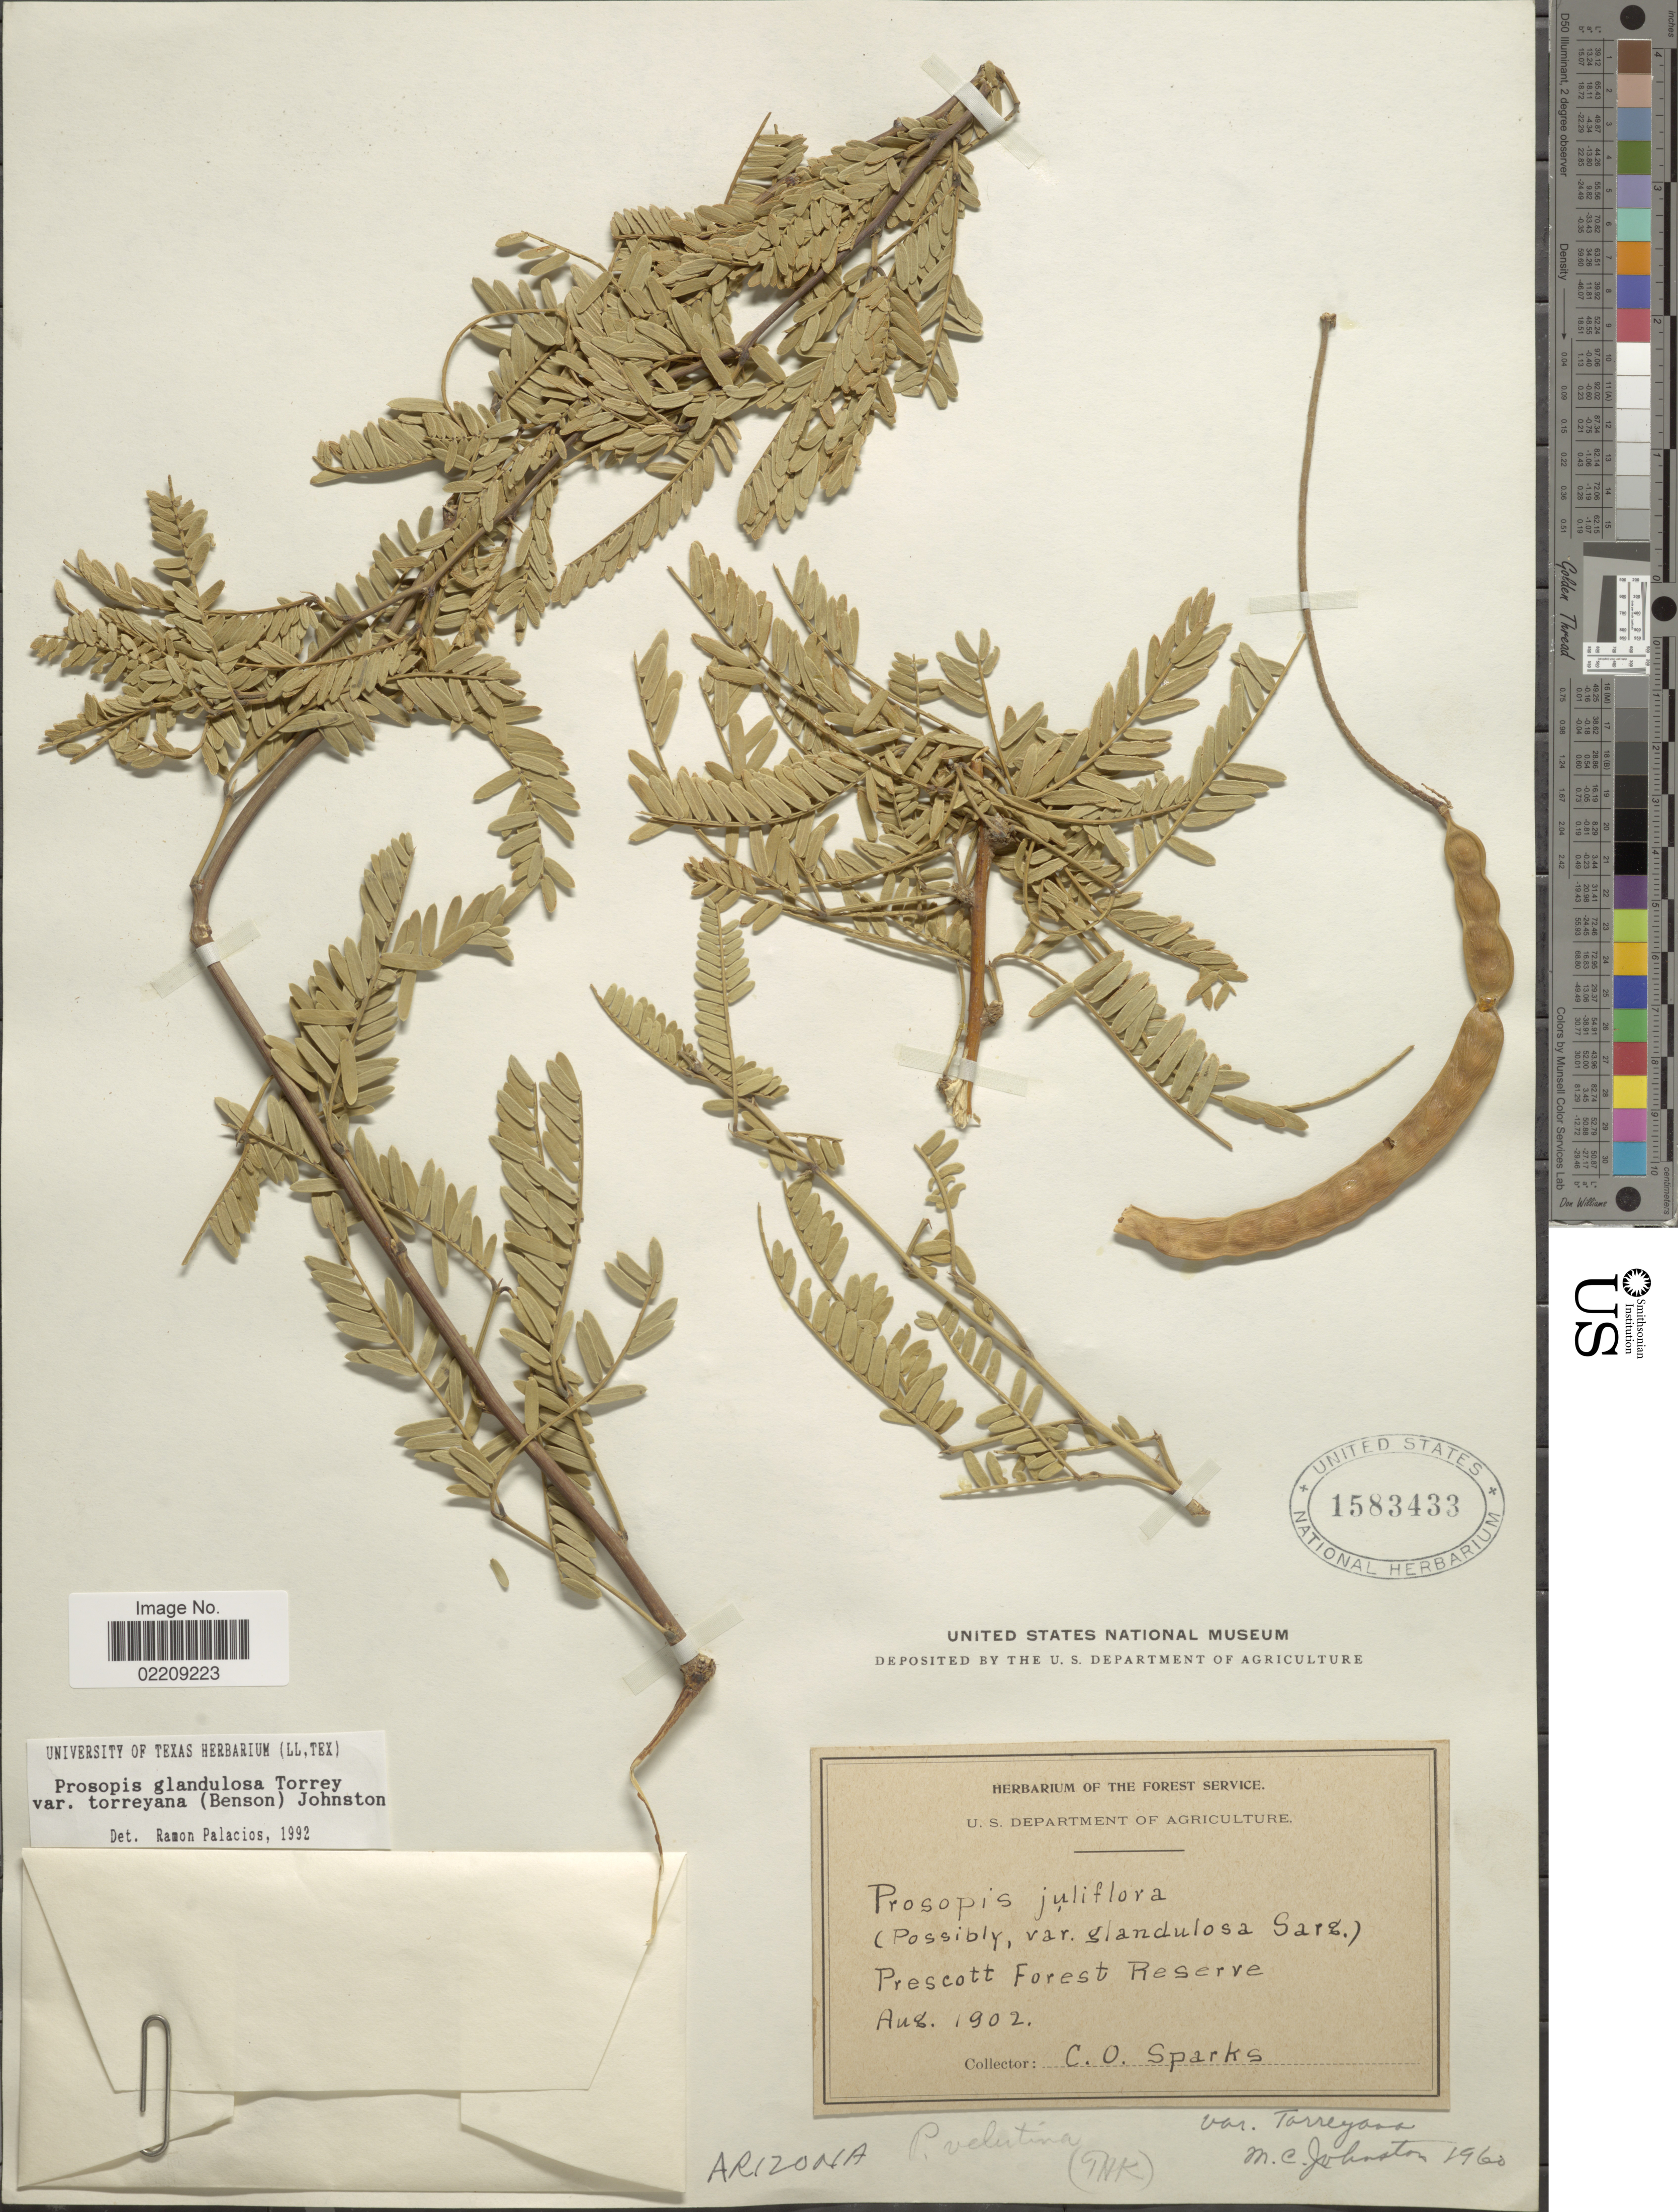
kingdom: Plantae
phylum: Tracheophyta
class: Magnoliopsida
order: Fabales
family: Fabaceae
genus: Neltuma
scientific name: Neltuma odorata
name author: (Torr. & Frém.) C. E. Hughes & G.P. Lewis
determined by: Strong, Mark T., (BOT), Smithsonian Institution - National Museum of Natural History (UNITED STATES)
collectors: C. O. Sparks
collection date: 1902-08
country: United States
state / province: Arizona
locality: Prescott Forest Reserve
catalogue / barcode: US 1583433